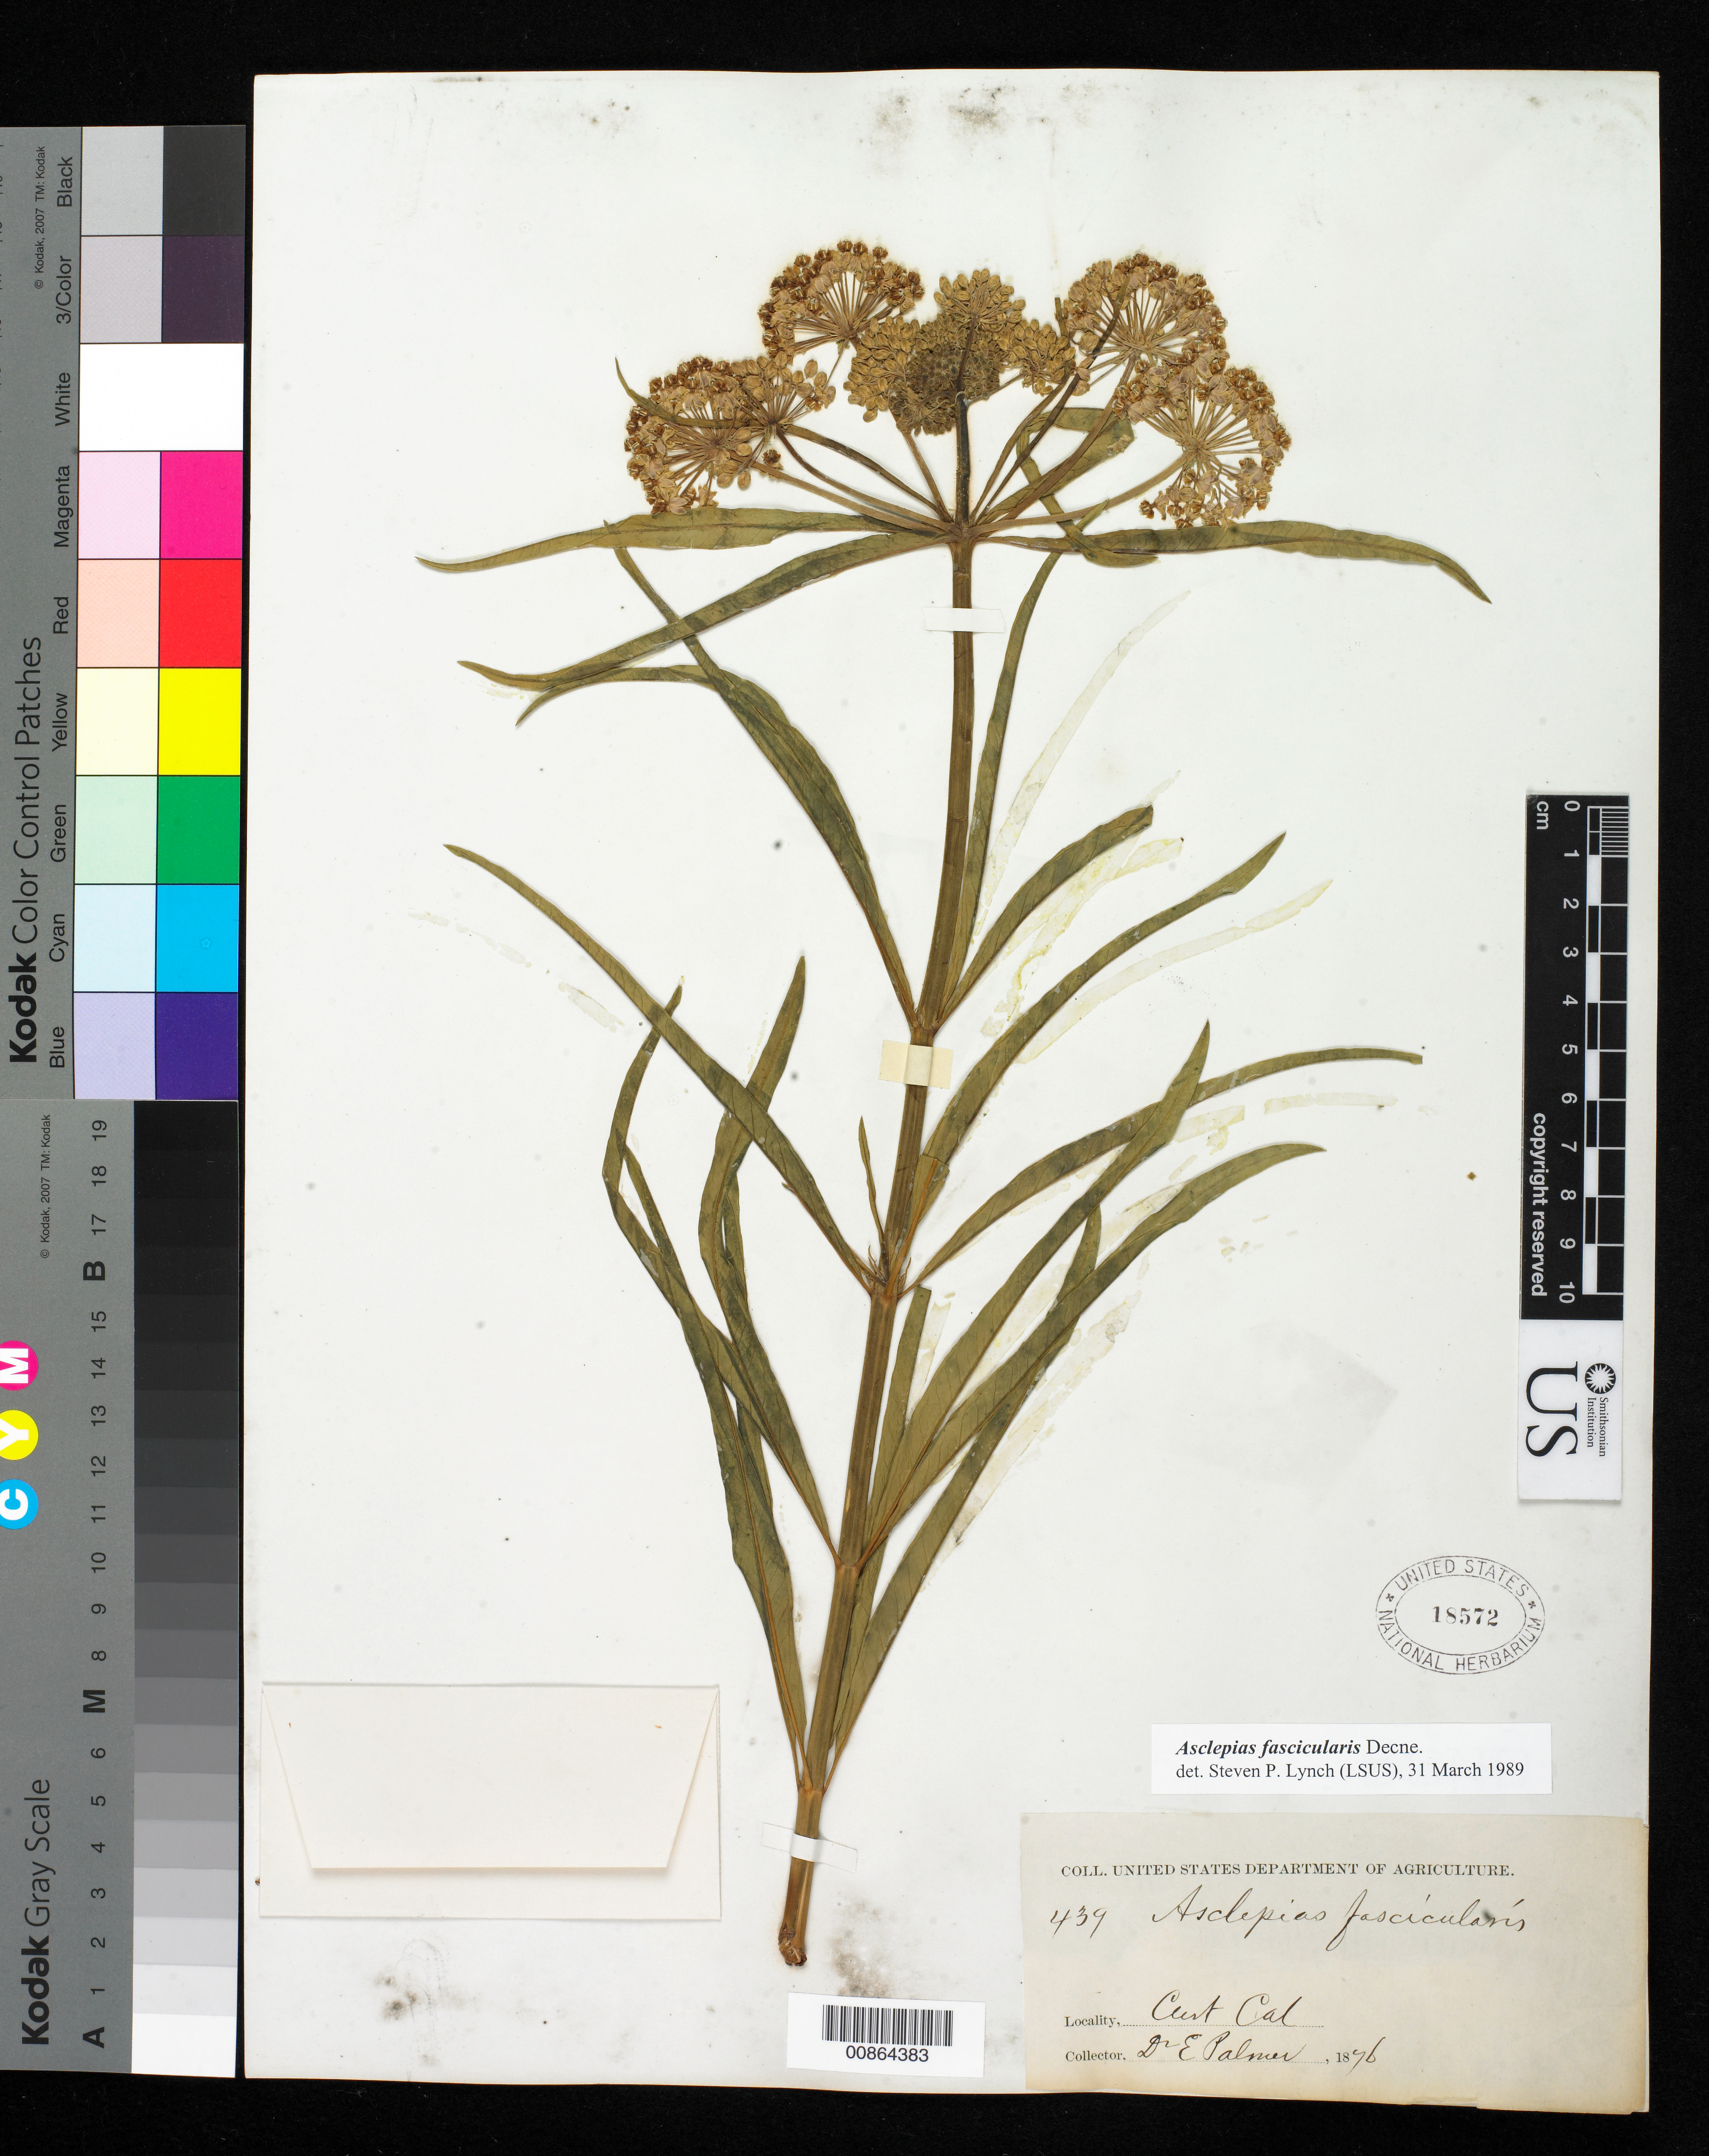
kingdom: Plantae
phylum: Tracheophyta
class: Magnoliopsida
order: Gentianales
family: Apocynaceae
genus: Asclepias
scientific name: Asclepias fascicularis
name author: Decne.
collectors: E. Palmer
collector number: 439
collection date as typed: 1876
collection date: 1876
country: United States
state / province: California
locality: Central California.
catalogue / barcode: US 18572